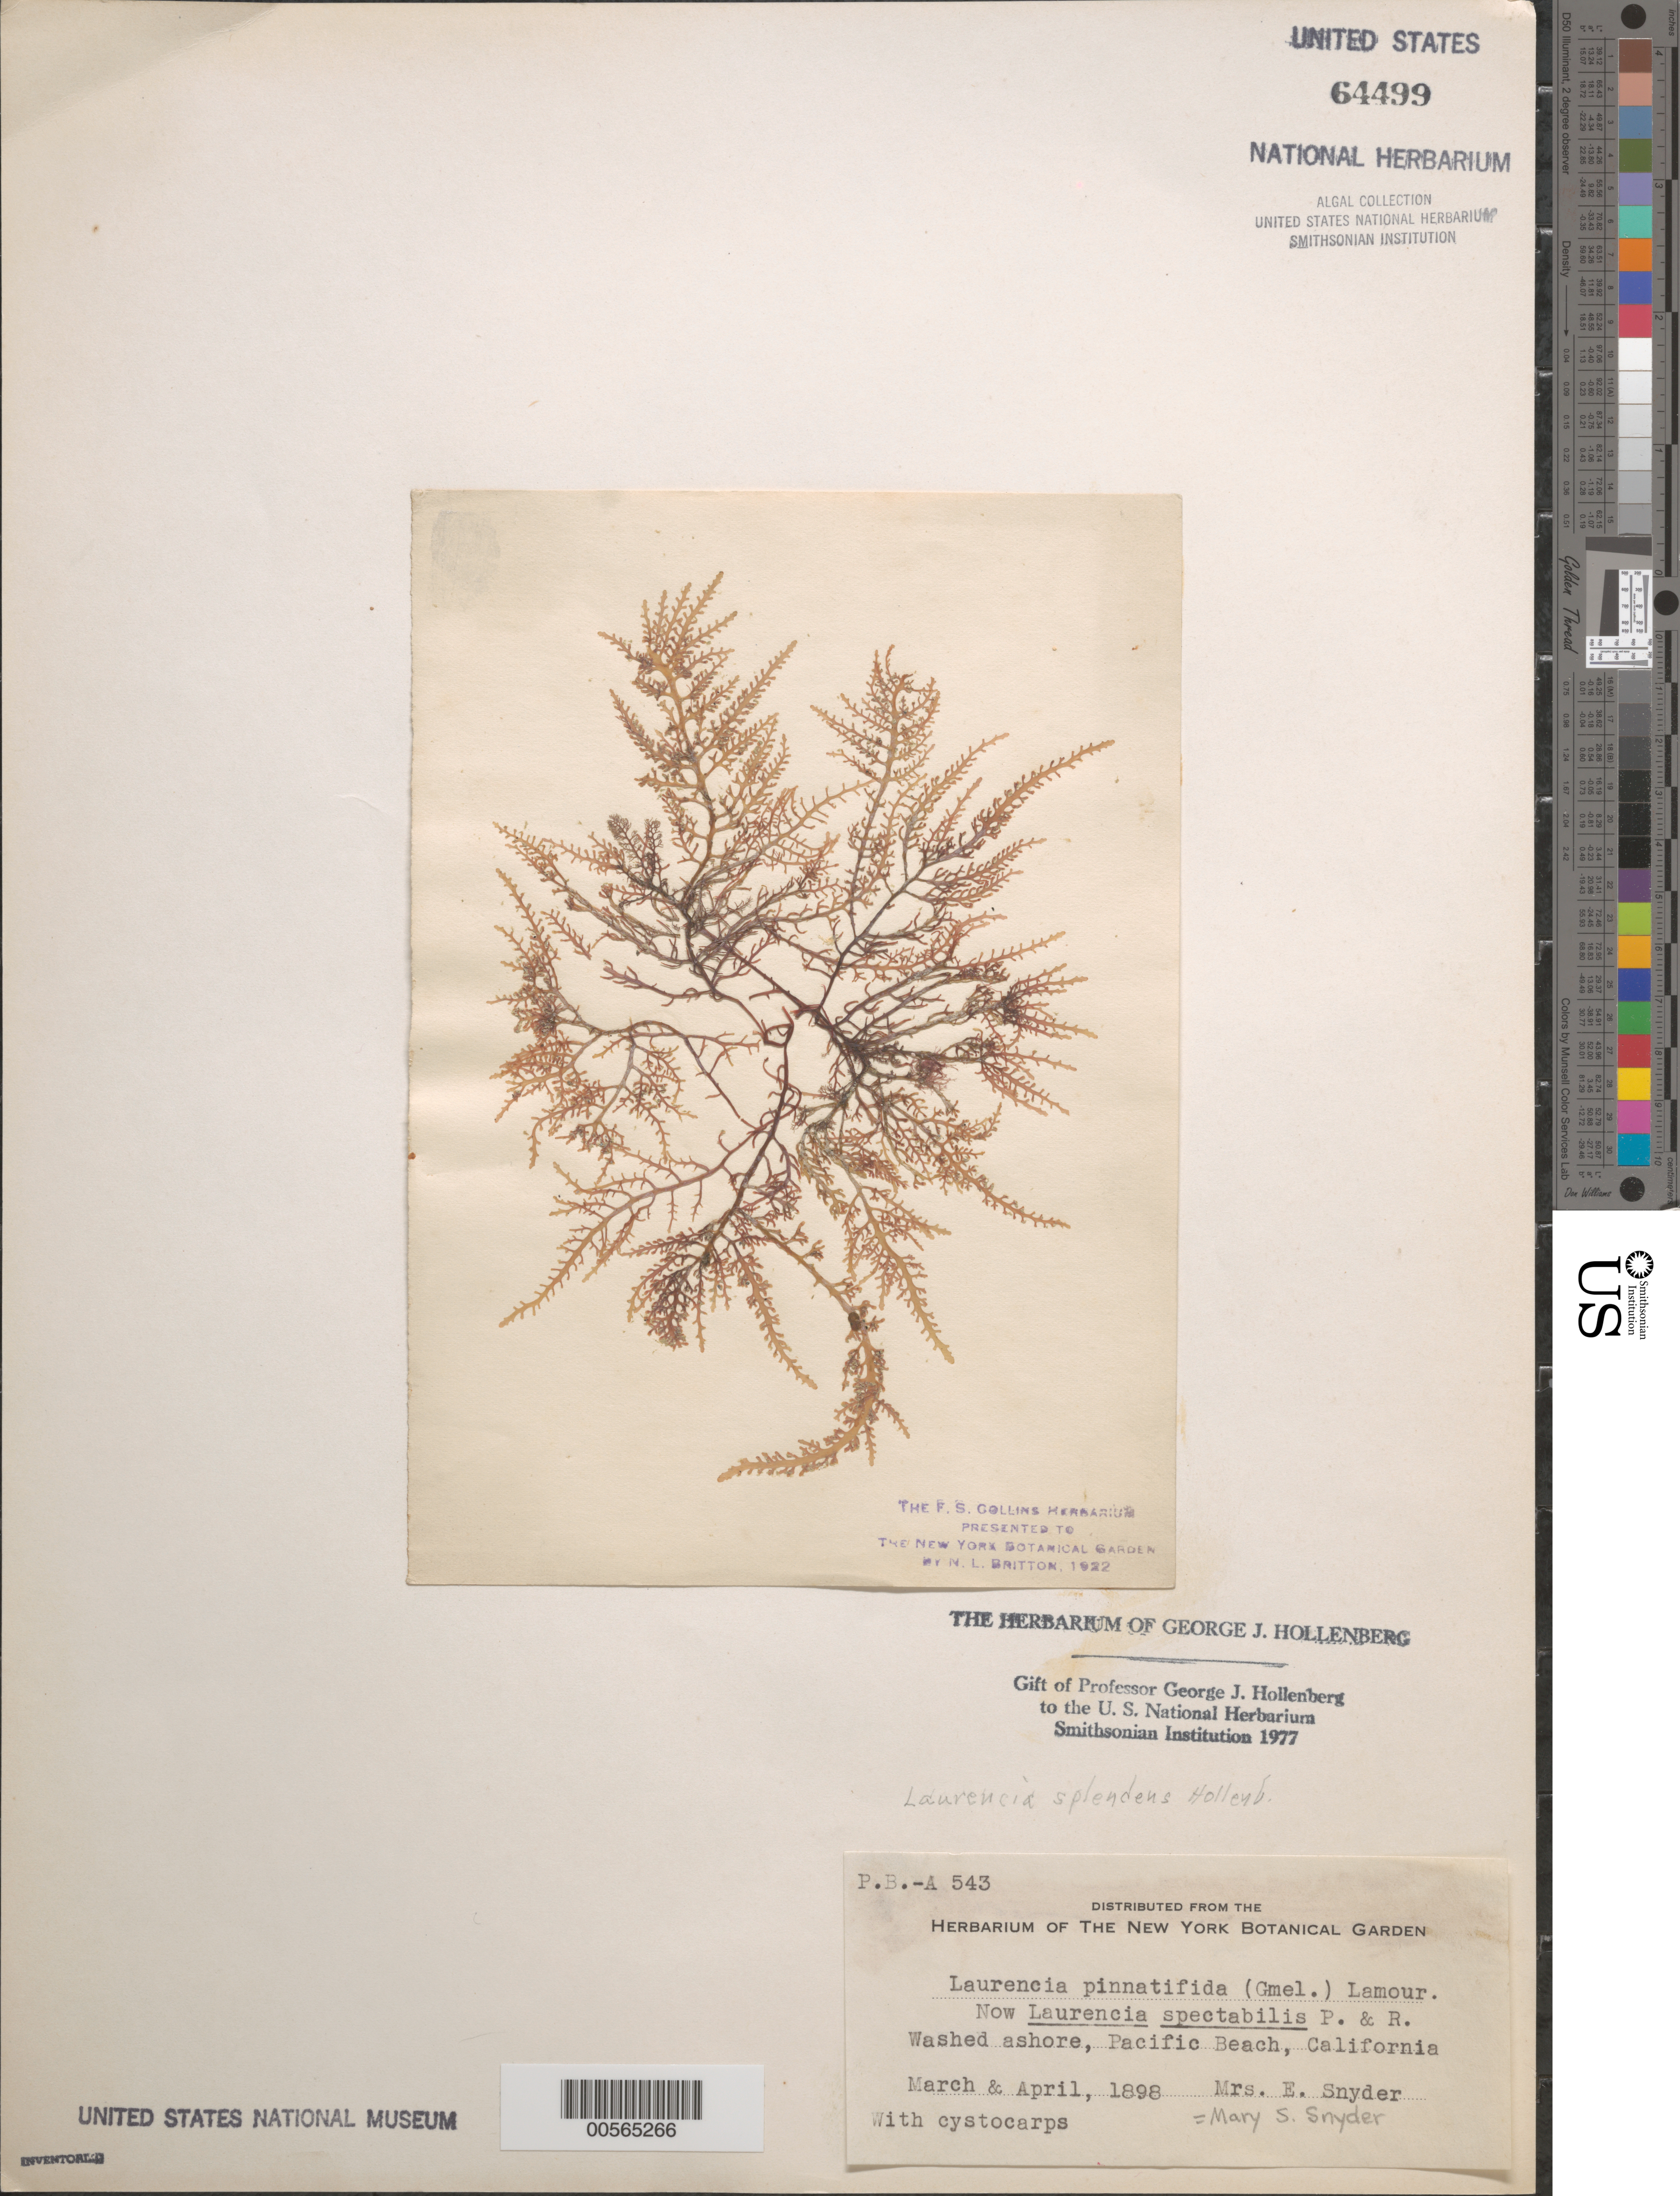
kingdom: Plantae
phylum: Rhodophyta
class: Florideophyceae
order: Ceramiales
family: Rhodomelaceae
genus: Osmundea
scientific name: Osmundea splendens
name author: (Hollenb.) K.W. Nam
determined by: Algae name updating Project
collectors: M. Snyder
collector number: PB-A 543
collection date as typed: Mar 1898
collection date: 1898-03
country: United States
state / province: California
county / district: San Diego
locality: Pacific Beach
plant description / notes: Collins, Holden & Setchell, Phycotheca Boreali-Americana, as Laurencia pinnatifida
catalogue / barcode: US 64499